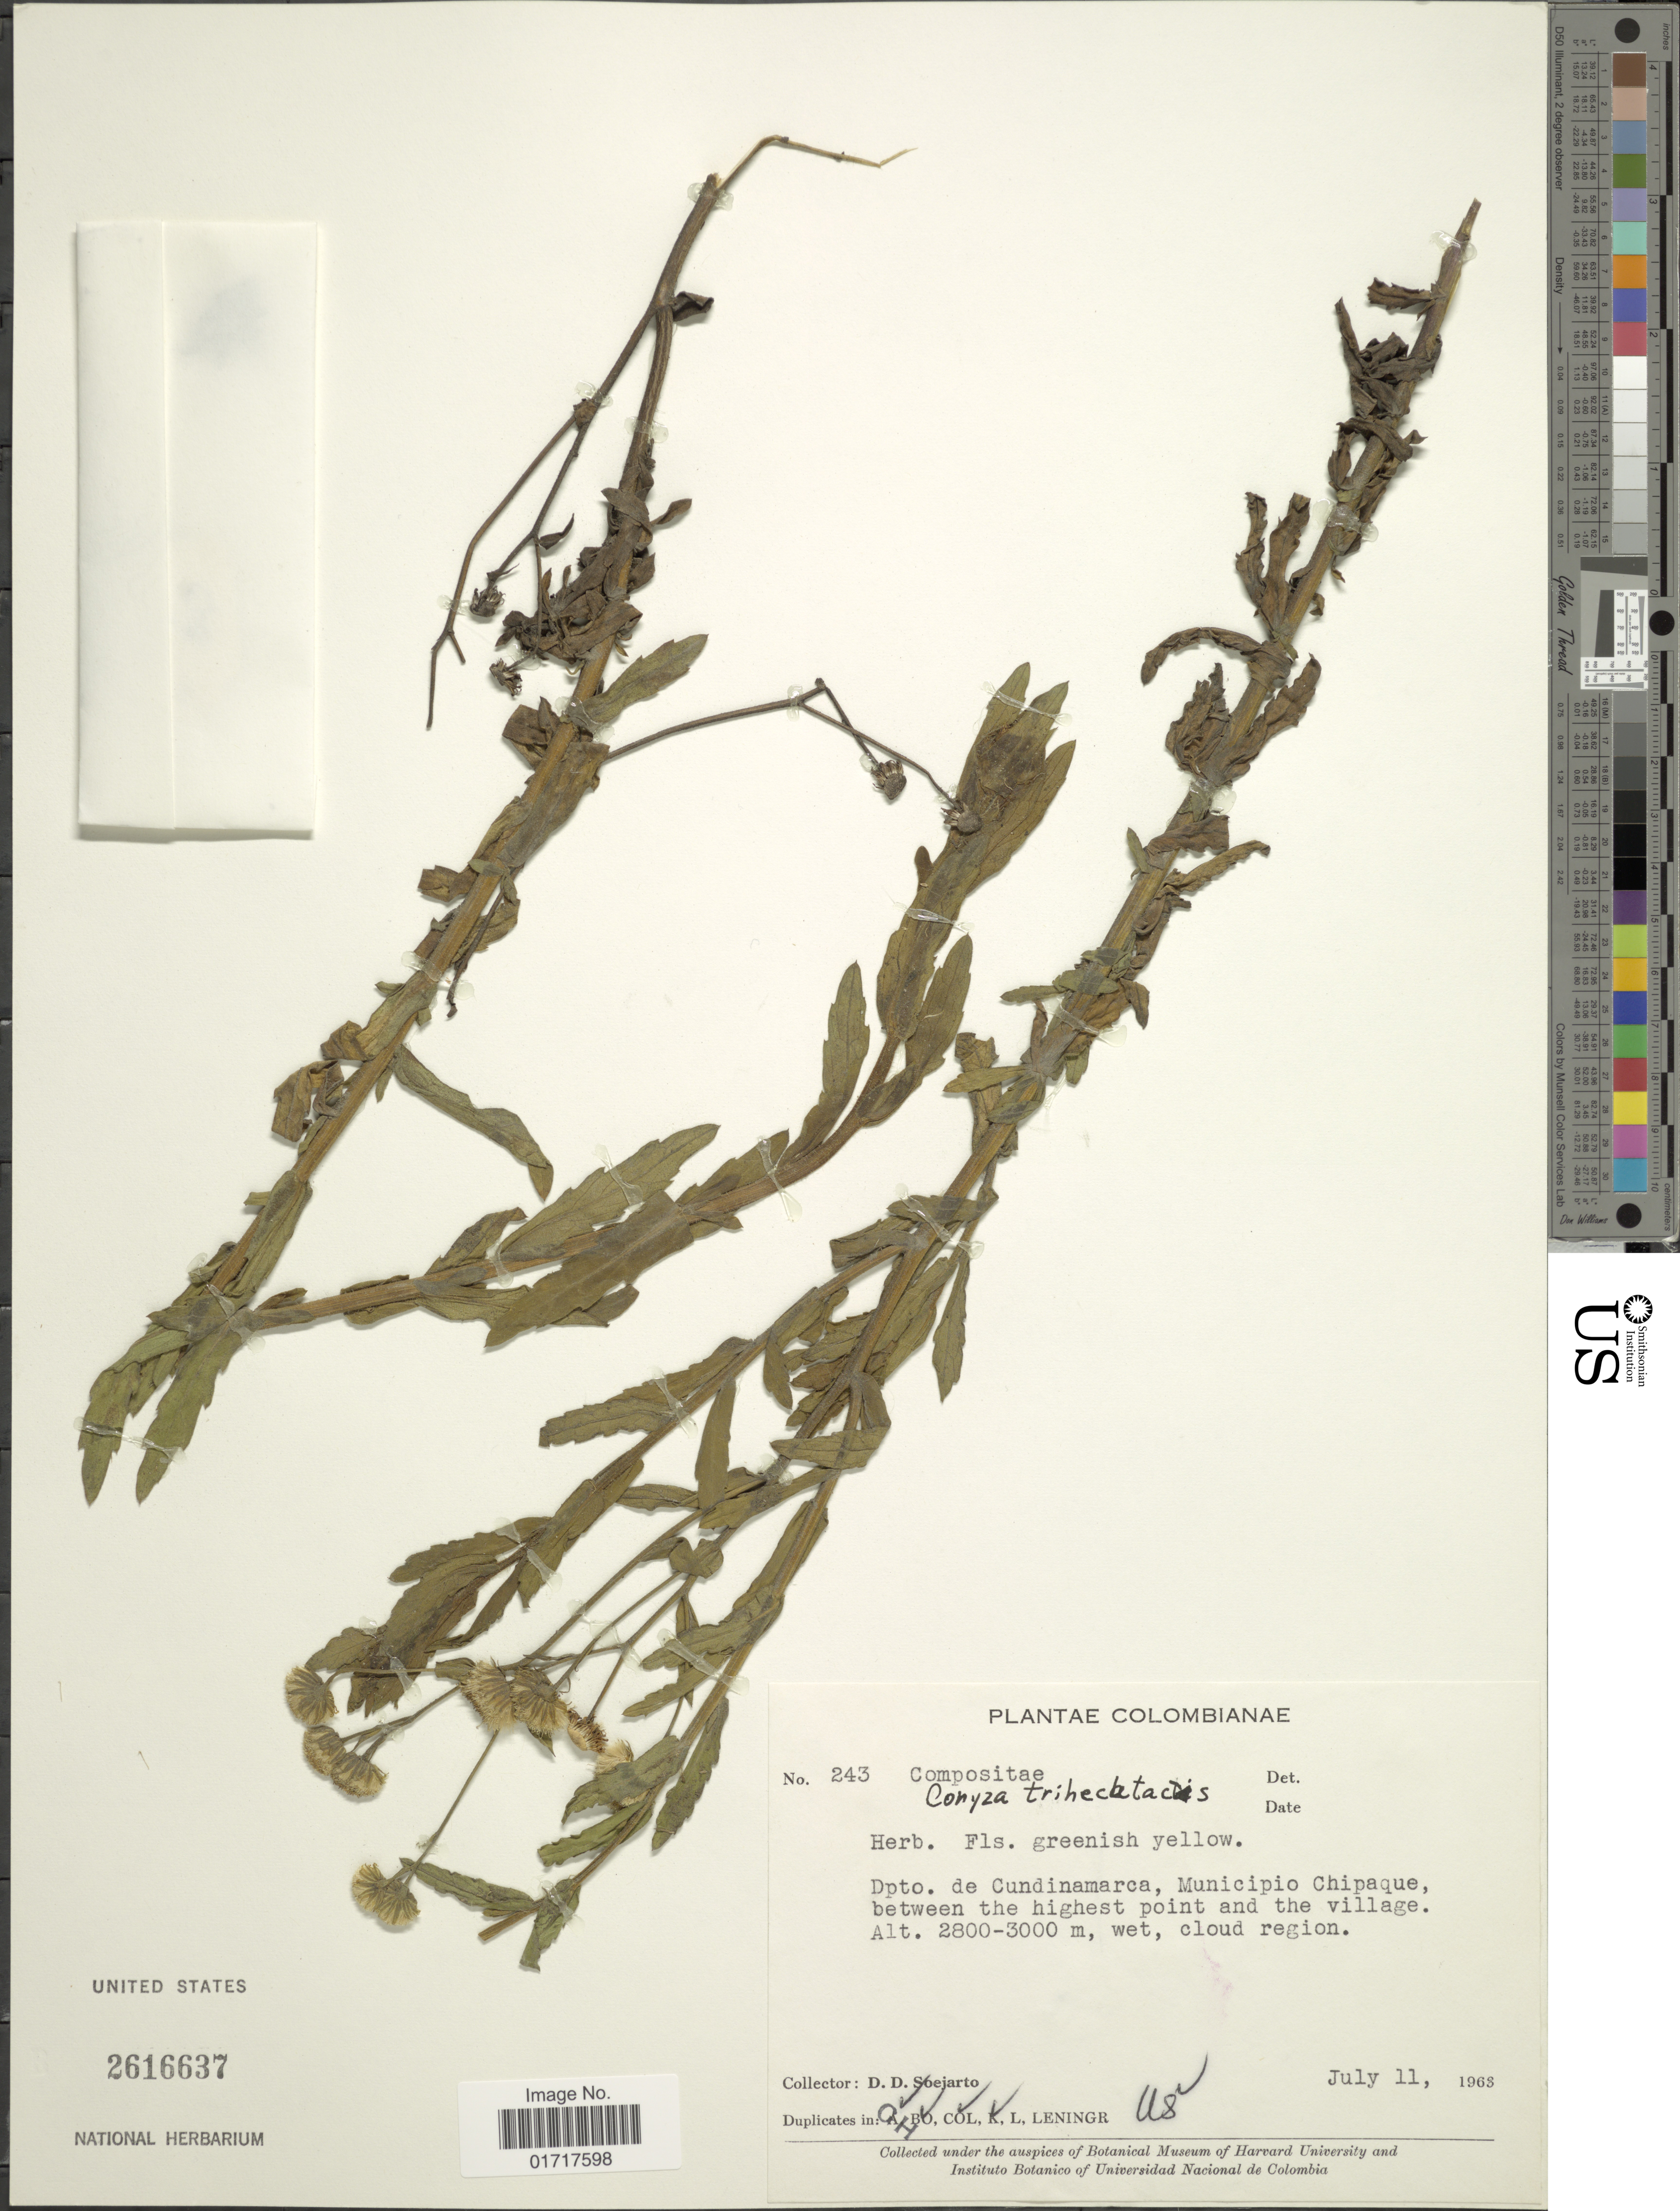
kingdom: Plantae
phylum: Tracheophyta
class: Magnoliopsida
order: Asterales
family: Asteraceae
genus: Conyza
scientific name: Conyza trihecatactis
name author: (S.F. Blake) Cuatrec.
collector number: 243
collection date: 1963-07-11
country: Colombia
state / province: Cundinamarca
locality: Dpto. de Cundinamarca, Municipio Chipaque, between the highest point and the village.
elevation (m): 2800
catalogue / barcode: US 2616637